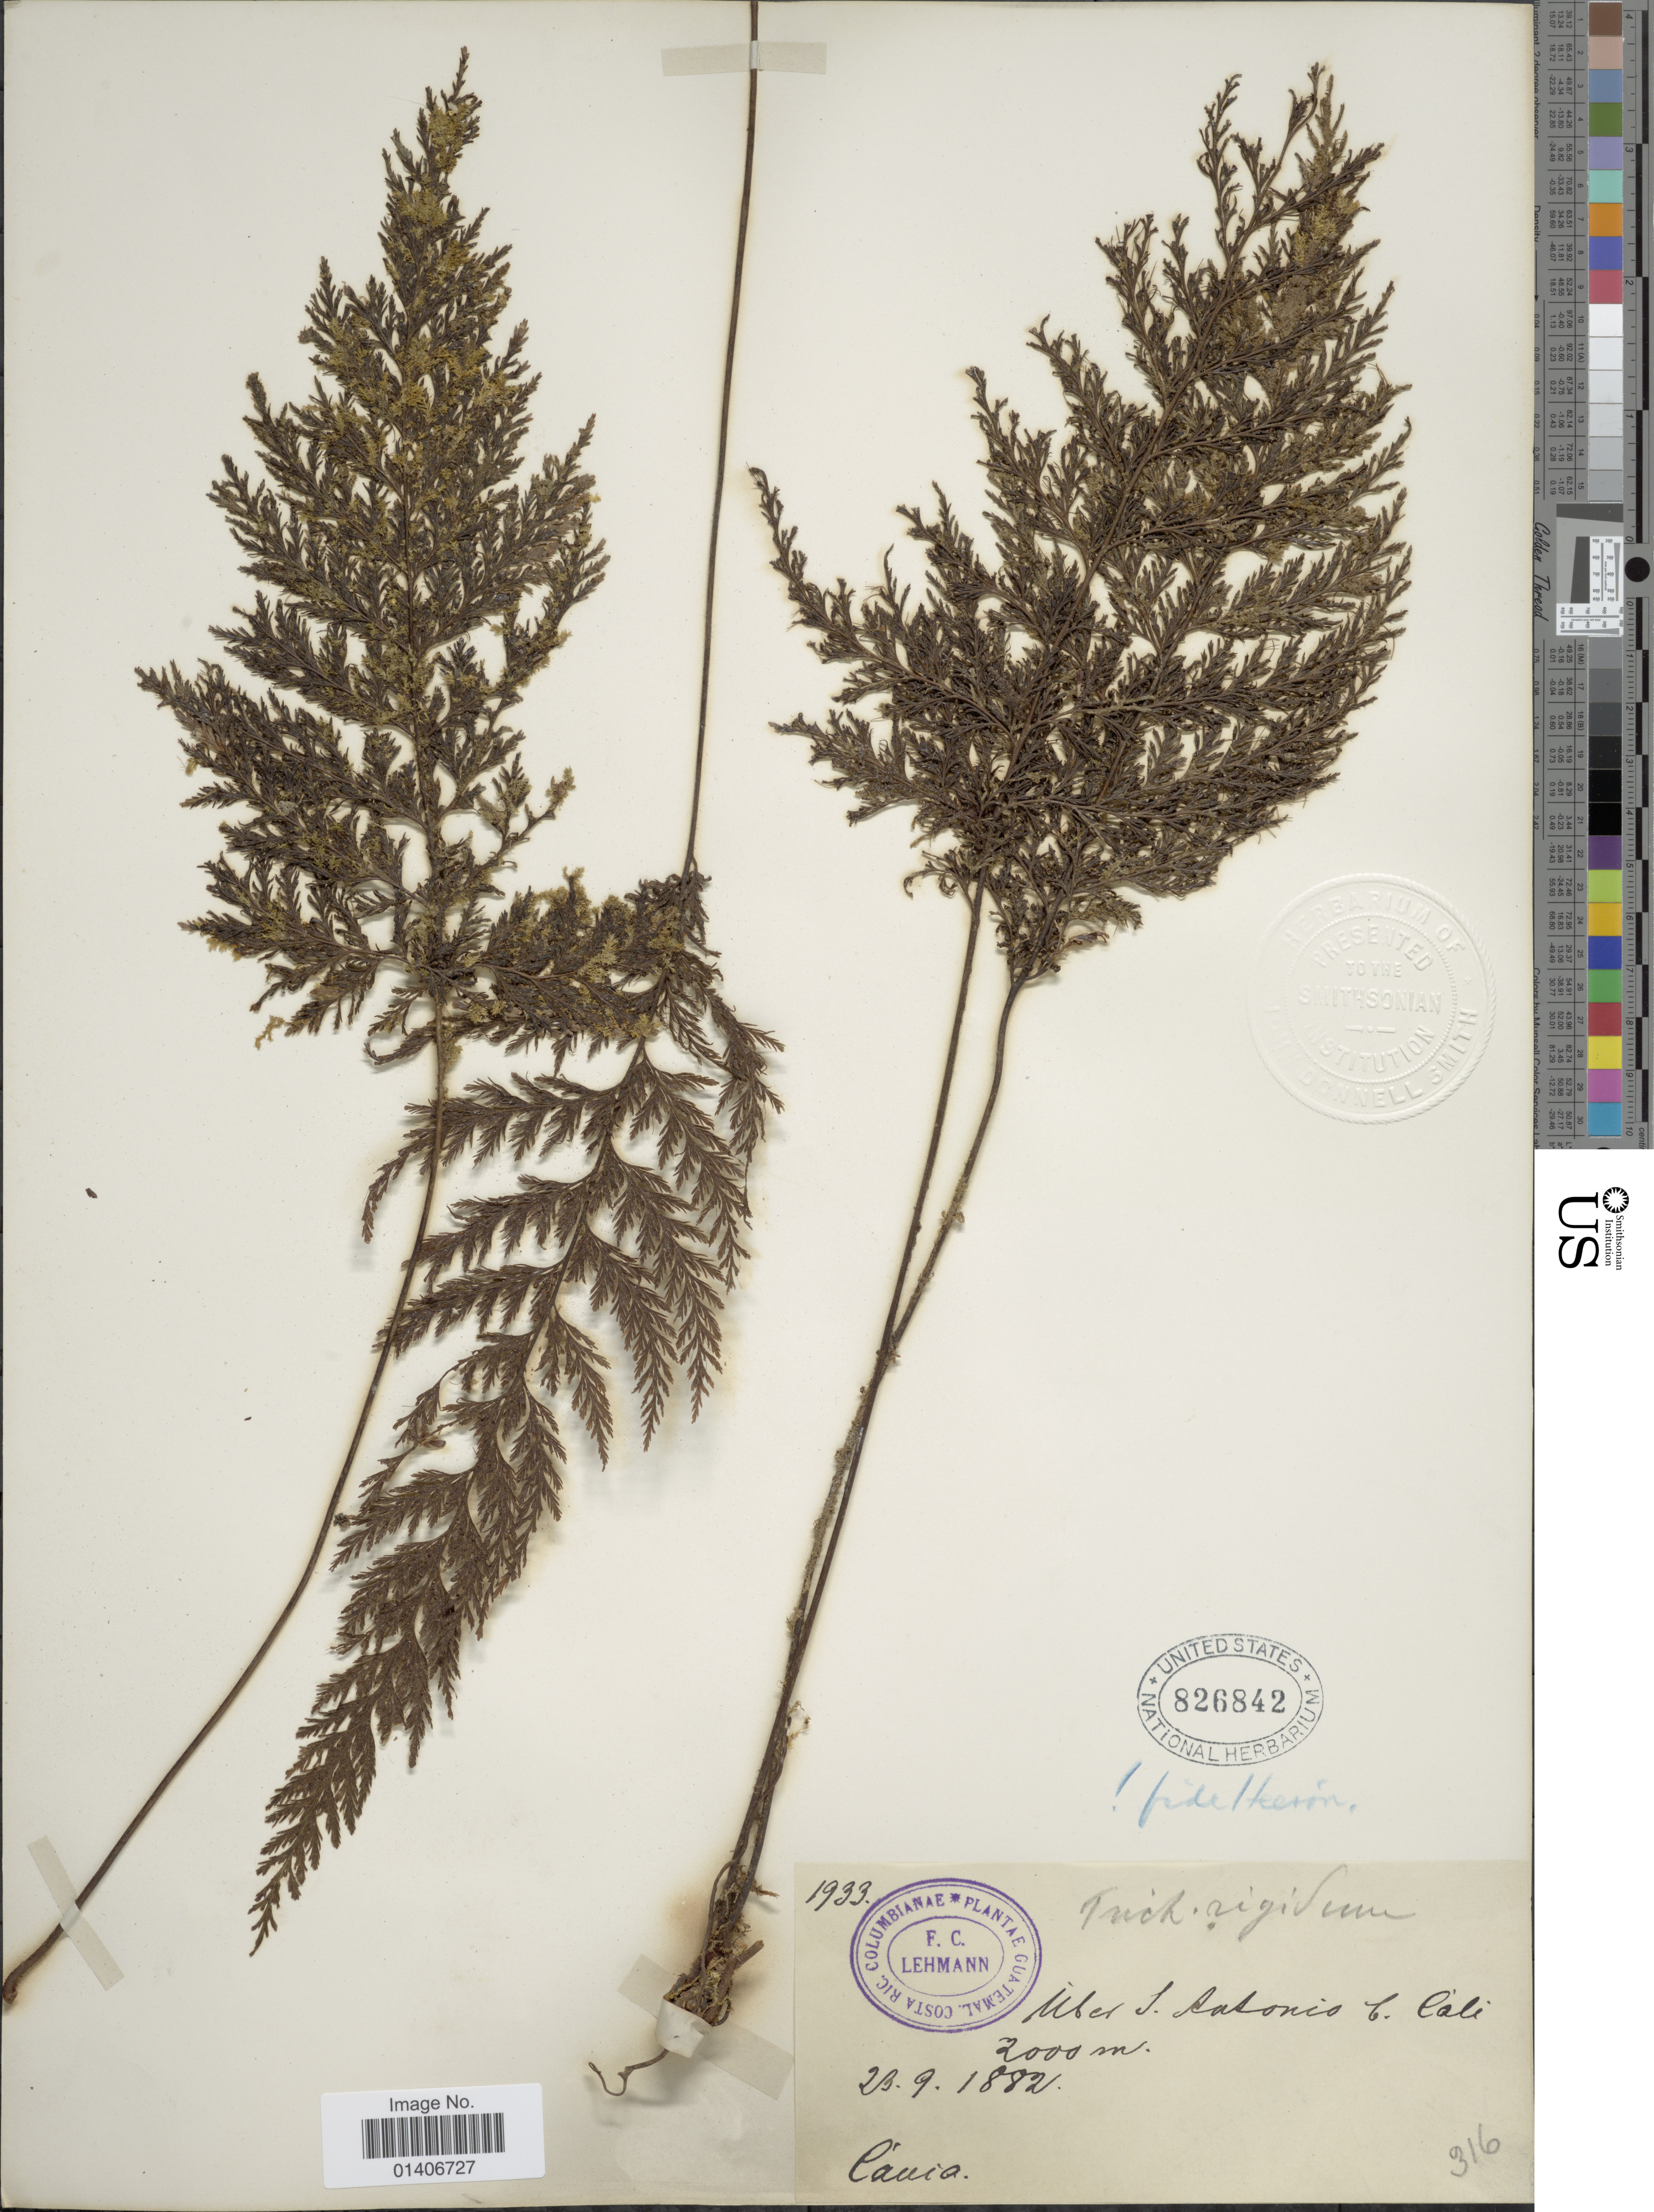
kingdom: Plantae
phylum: Tracheophyta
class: Polypodiopsida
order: Hymenophyllales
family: Hymenophyllaceae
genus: Abrodictyum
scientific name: Abrodictyum rigidum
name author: (Sw.) Ebihara & Dubuisson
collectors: F. C. Lehmann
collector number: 1933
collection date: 1882-09-23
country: Colombia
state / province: Cauca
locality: Über S. Antonio, Cali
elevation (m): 2000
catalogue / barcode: US 826842